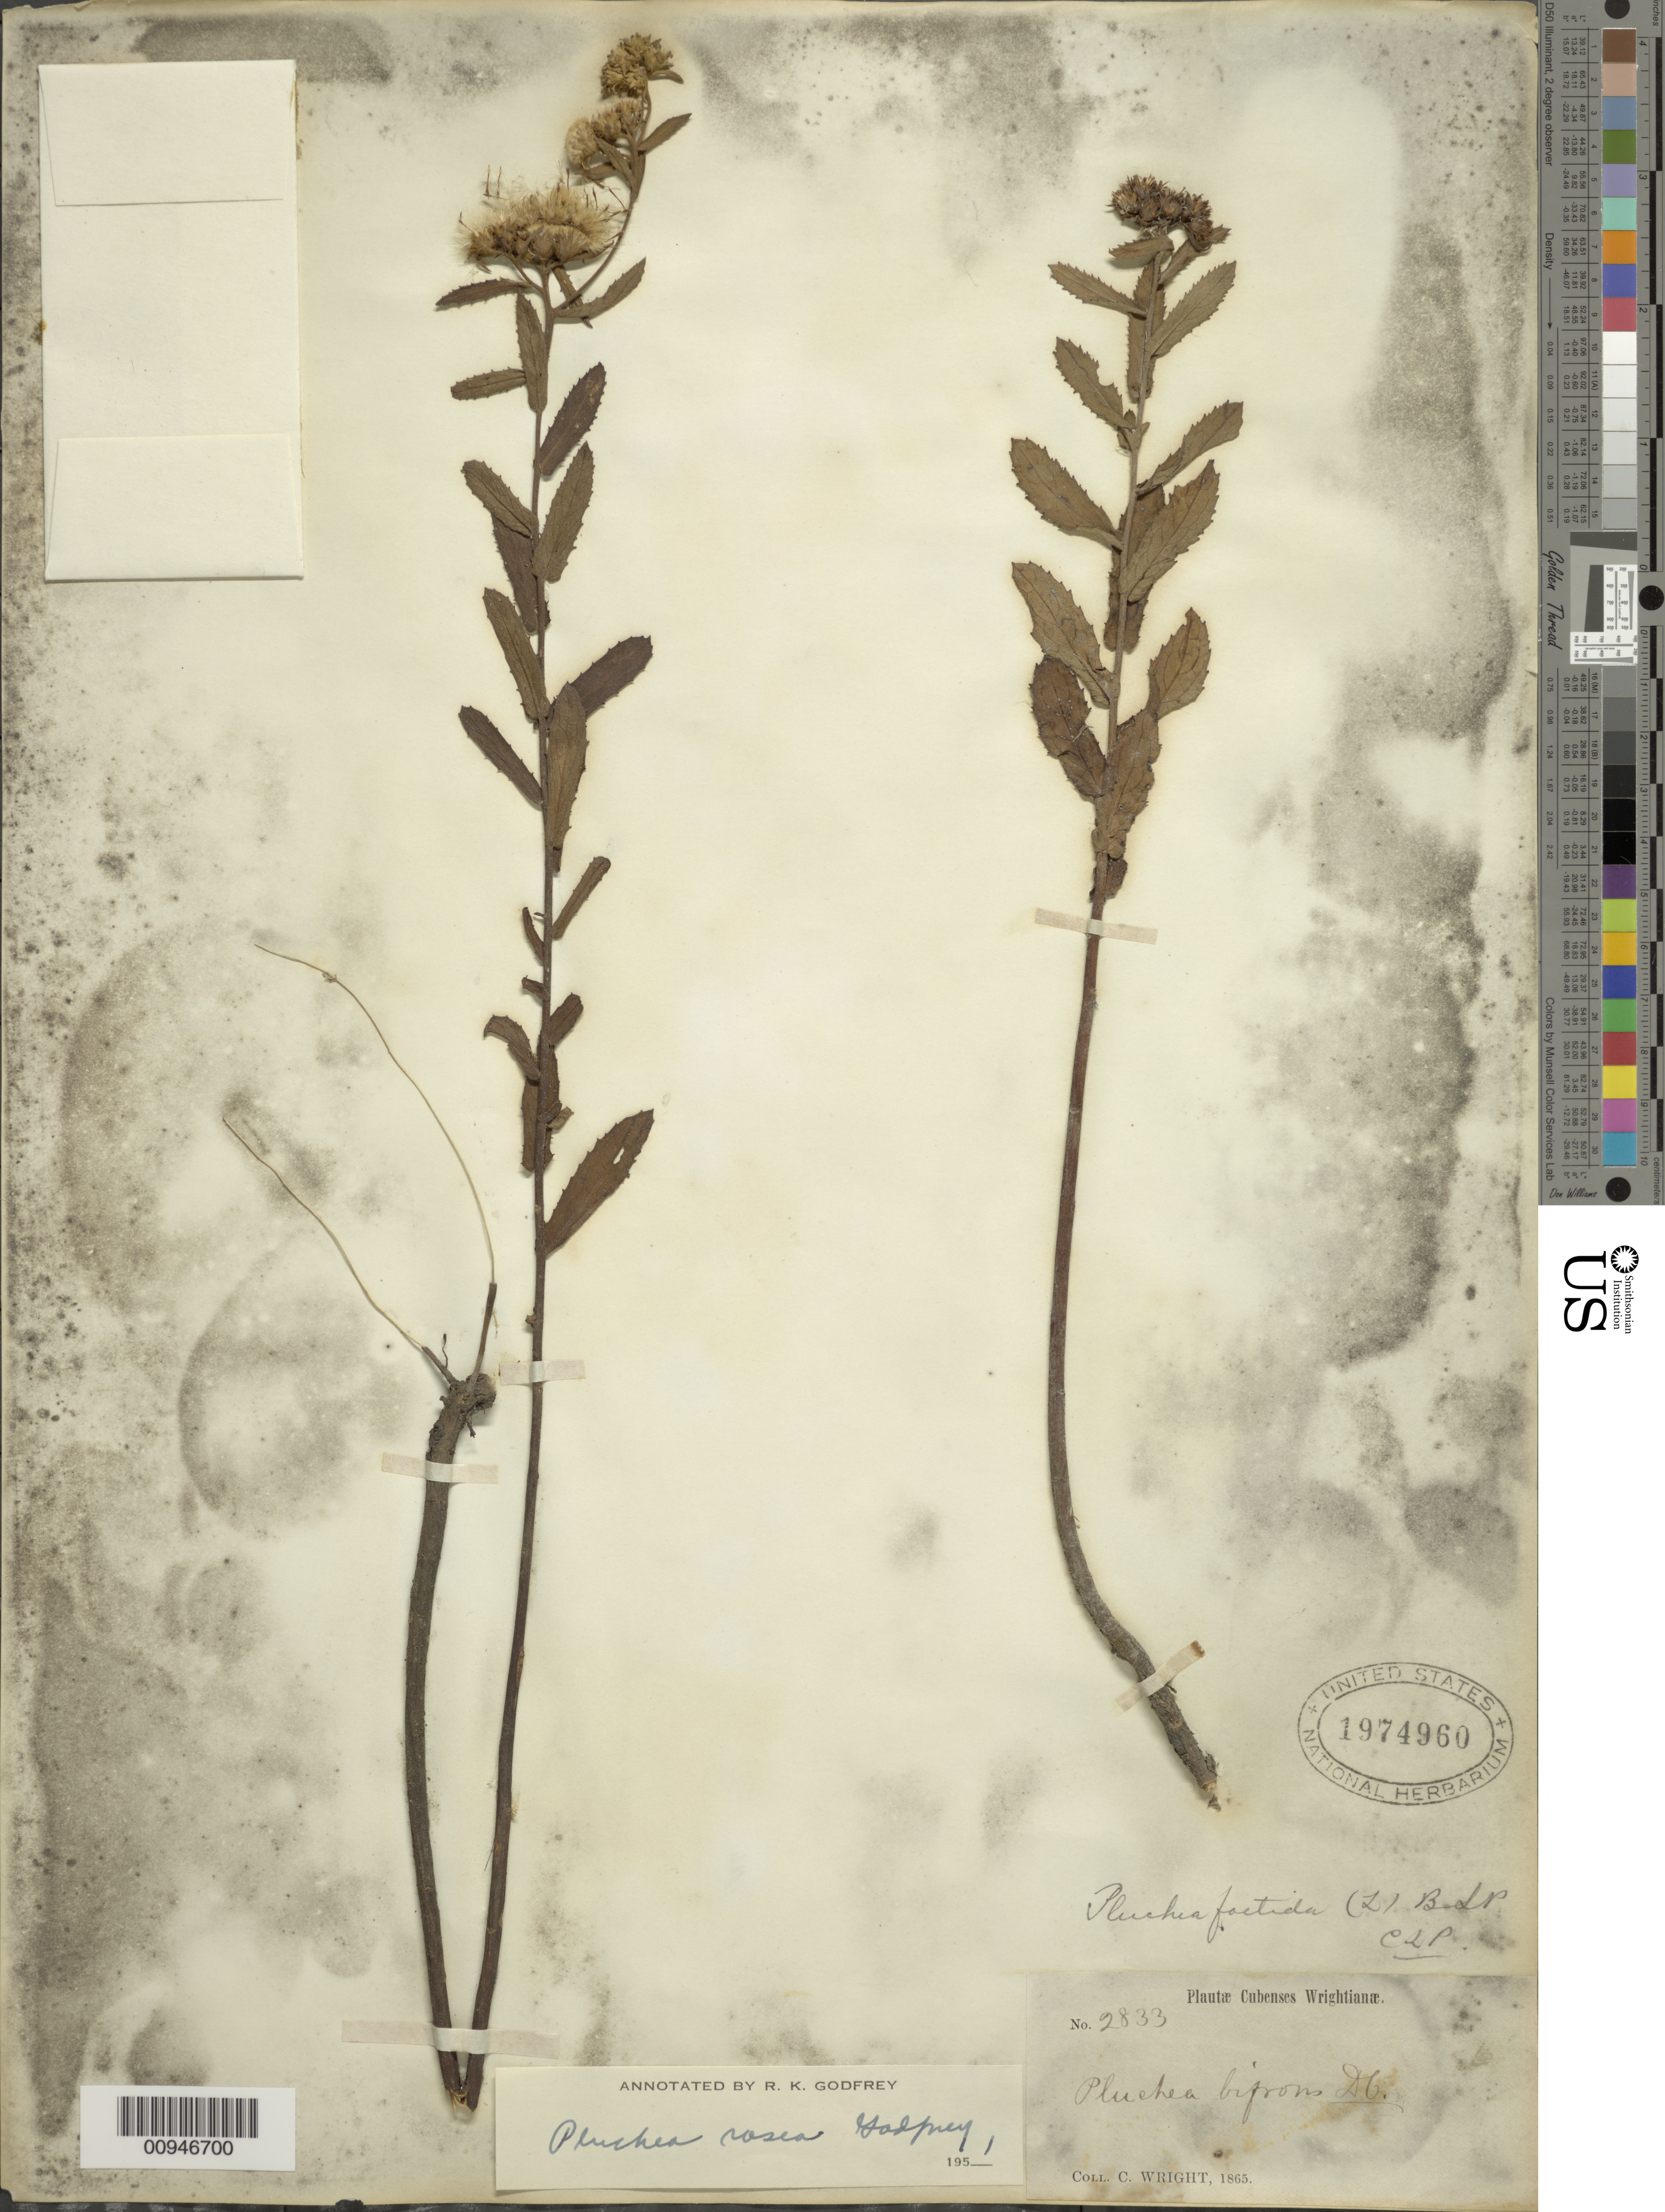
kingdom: Plantae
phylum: Tracheophyta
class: Magnoliopsida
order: Asterales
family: Asteraceae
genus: Pluchea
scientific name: Pluchea rosea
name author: R.K. Godfrey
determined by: Godfrey, R. K.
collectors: C. Wright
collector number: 2833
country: Cuba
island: Cuba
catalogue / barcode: US 1974960